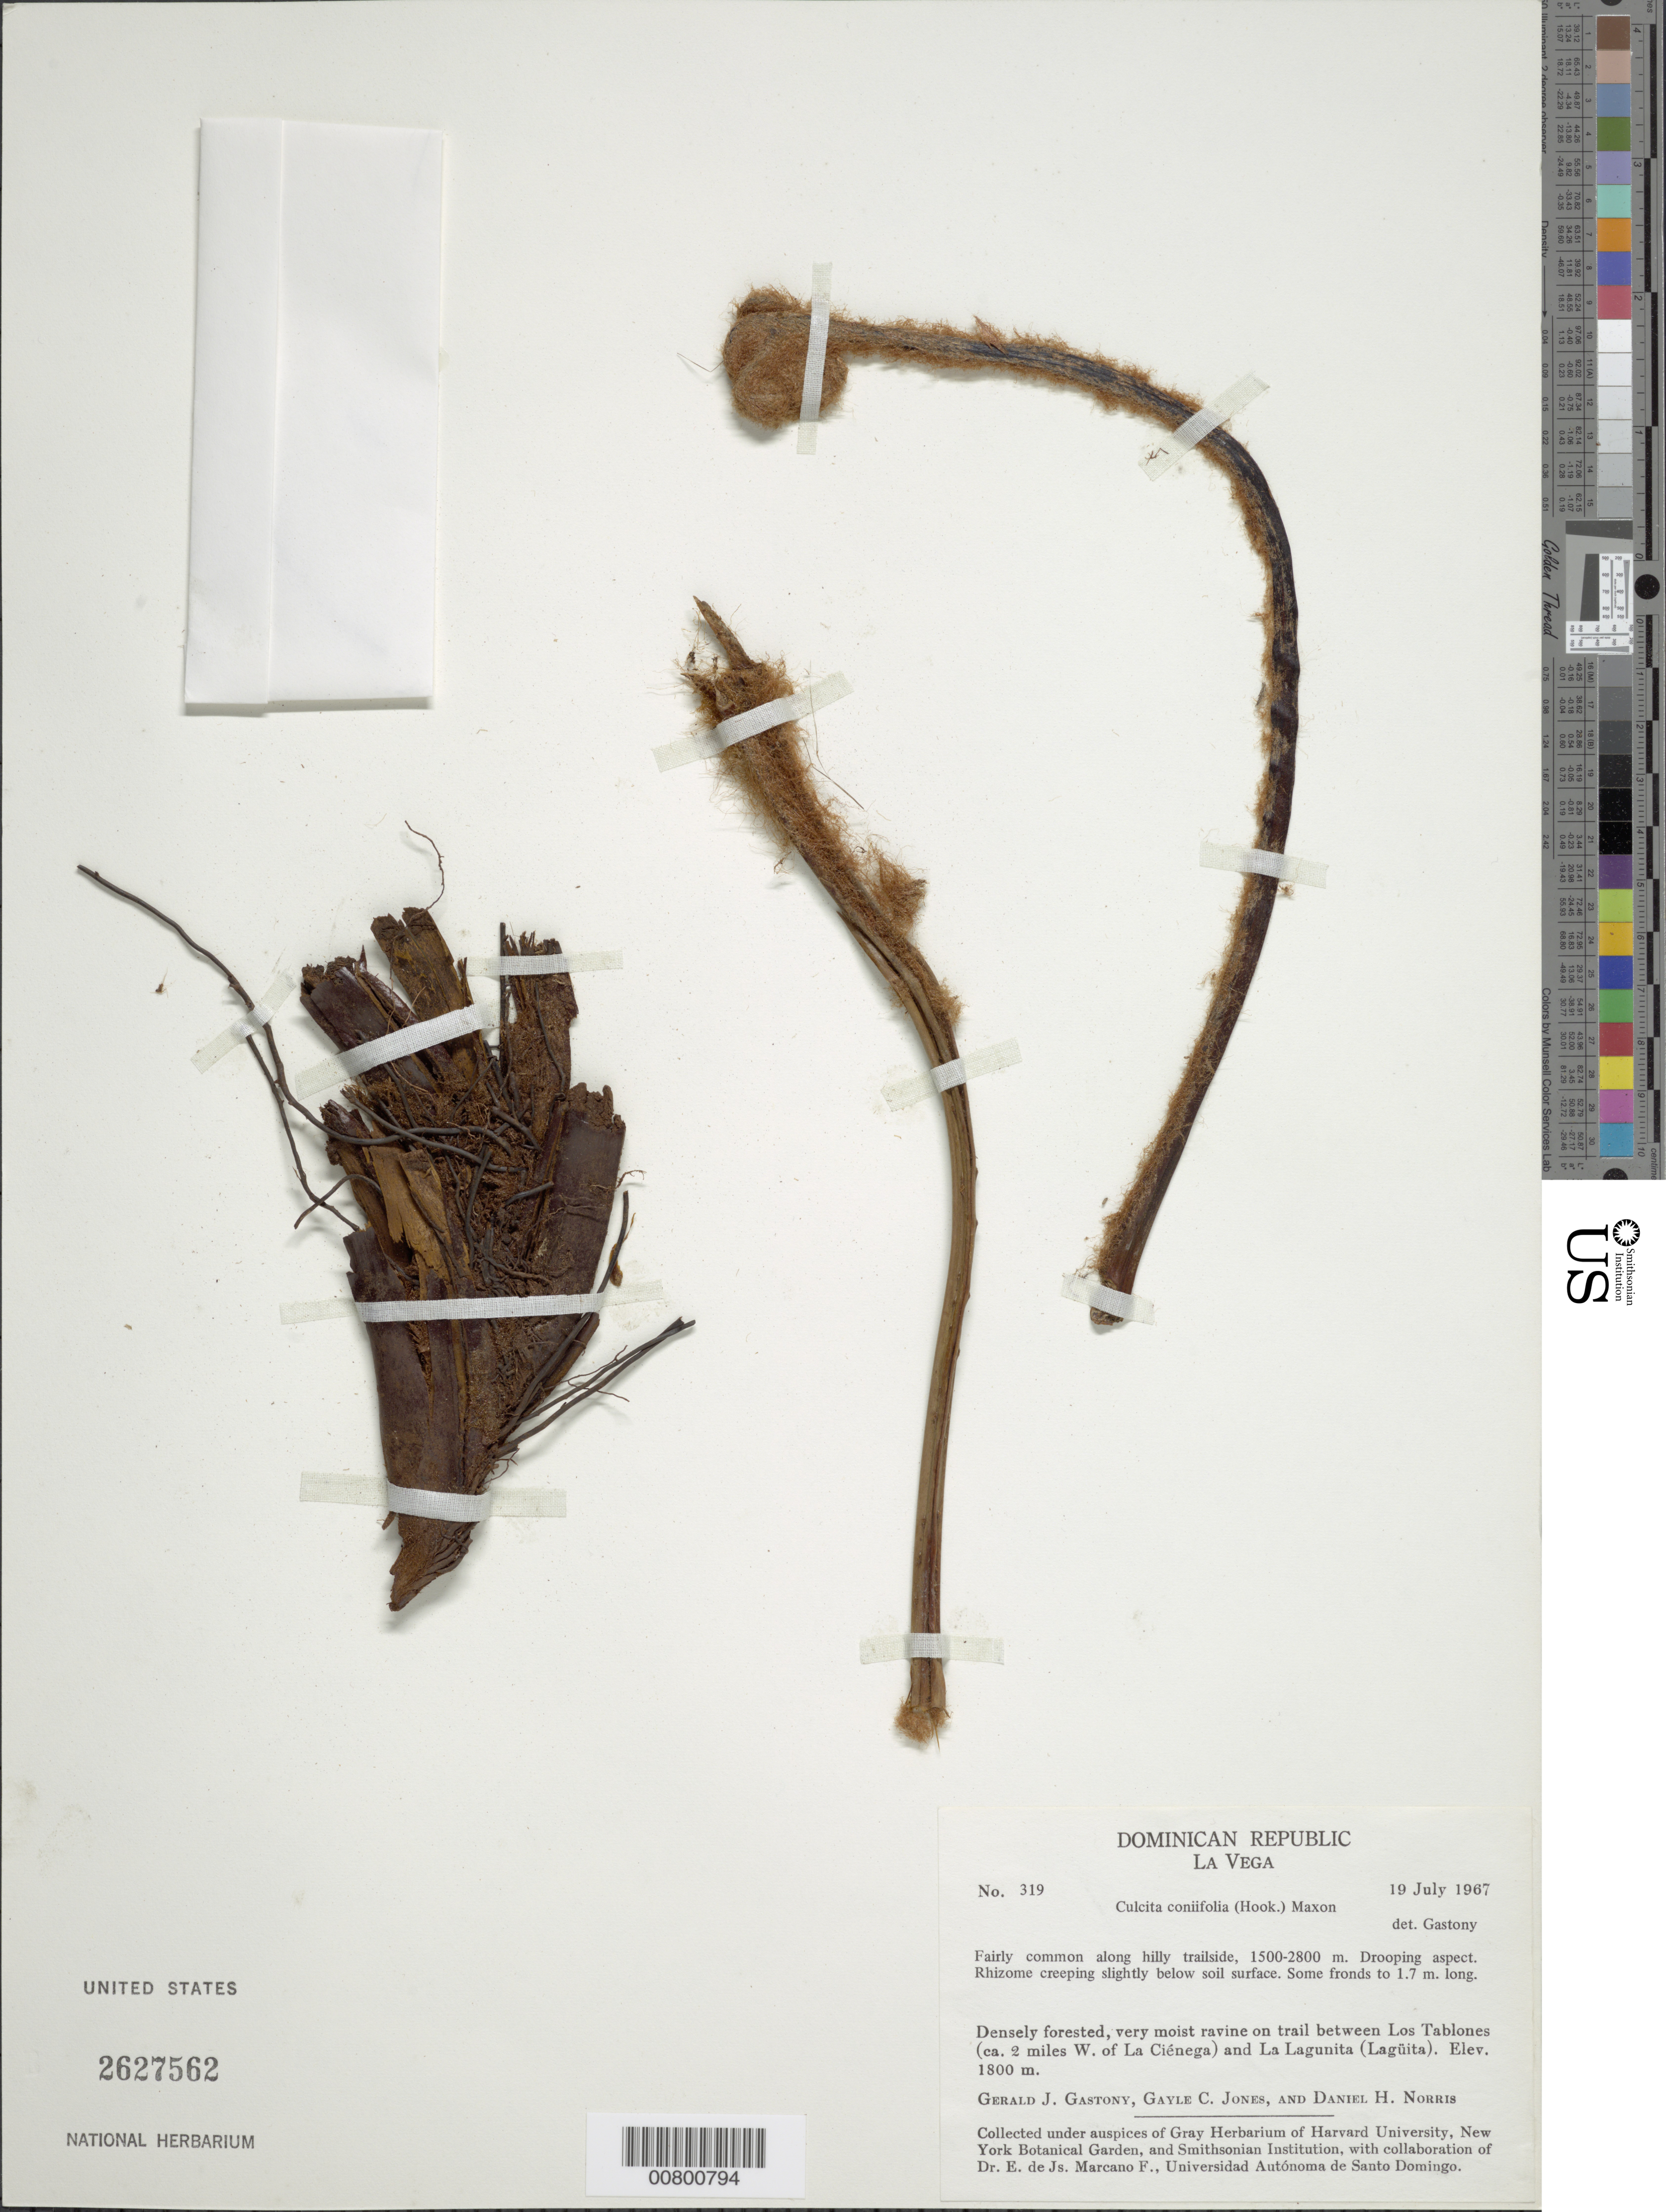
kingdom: Plantae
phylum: Tracheophyta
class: Polypodiopsida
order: Cyatheales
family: Culcitaceae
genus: Culcita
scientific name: Culcita coniifolia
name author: (Hook.) Maxon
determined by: Gastony, Gerald J.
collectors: G. Gastony, G. C. Jones & D. H. Norris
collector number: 319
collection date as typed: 19 Jul 1967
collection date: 1967-07-19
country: Dominican Republic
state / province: La Vega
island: Hispaniola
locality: Los Tablones (ca. 2 miles W of La Ciénega) trail to La Lagunita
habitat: Densely forested, very moist ravine, along hilly trailside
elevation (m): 1500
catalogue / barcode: US 2627562